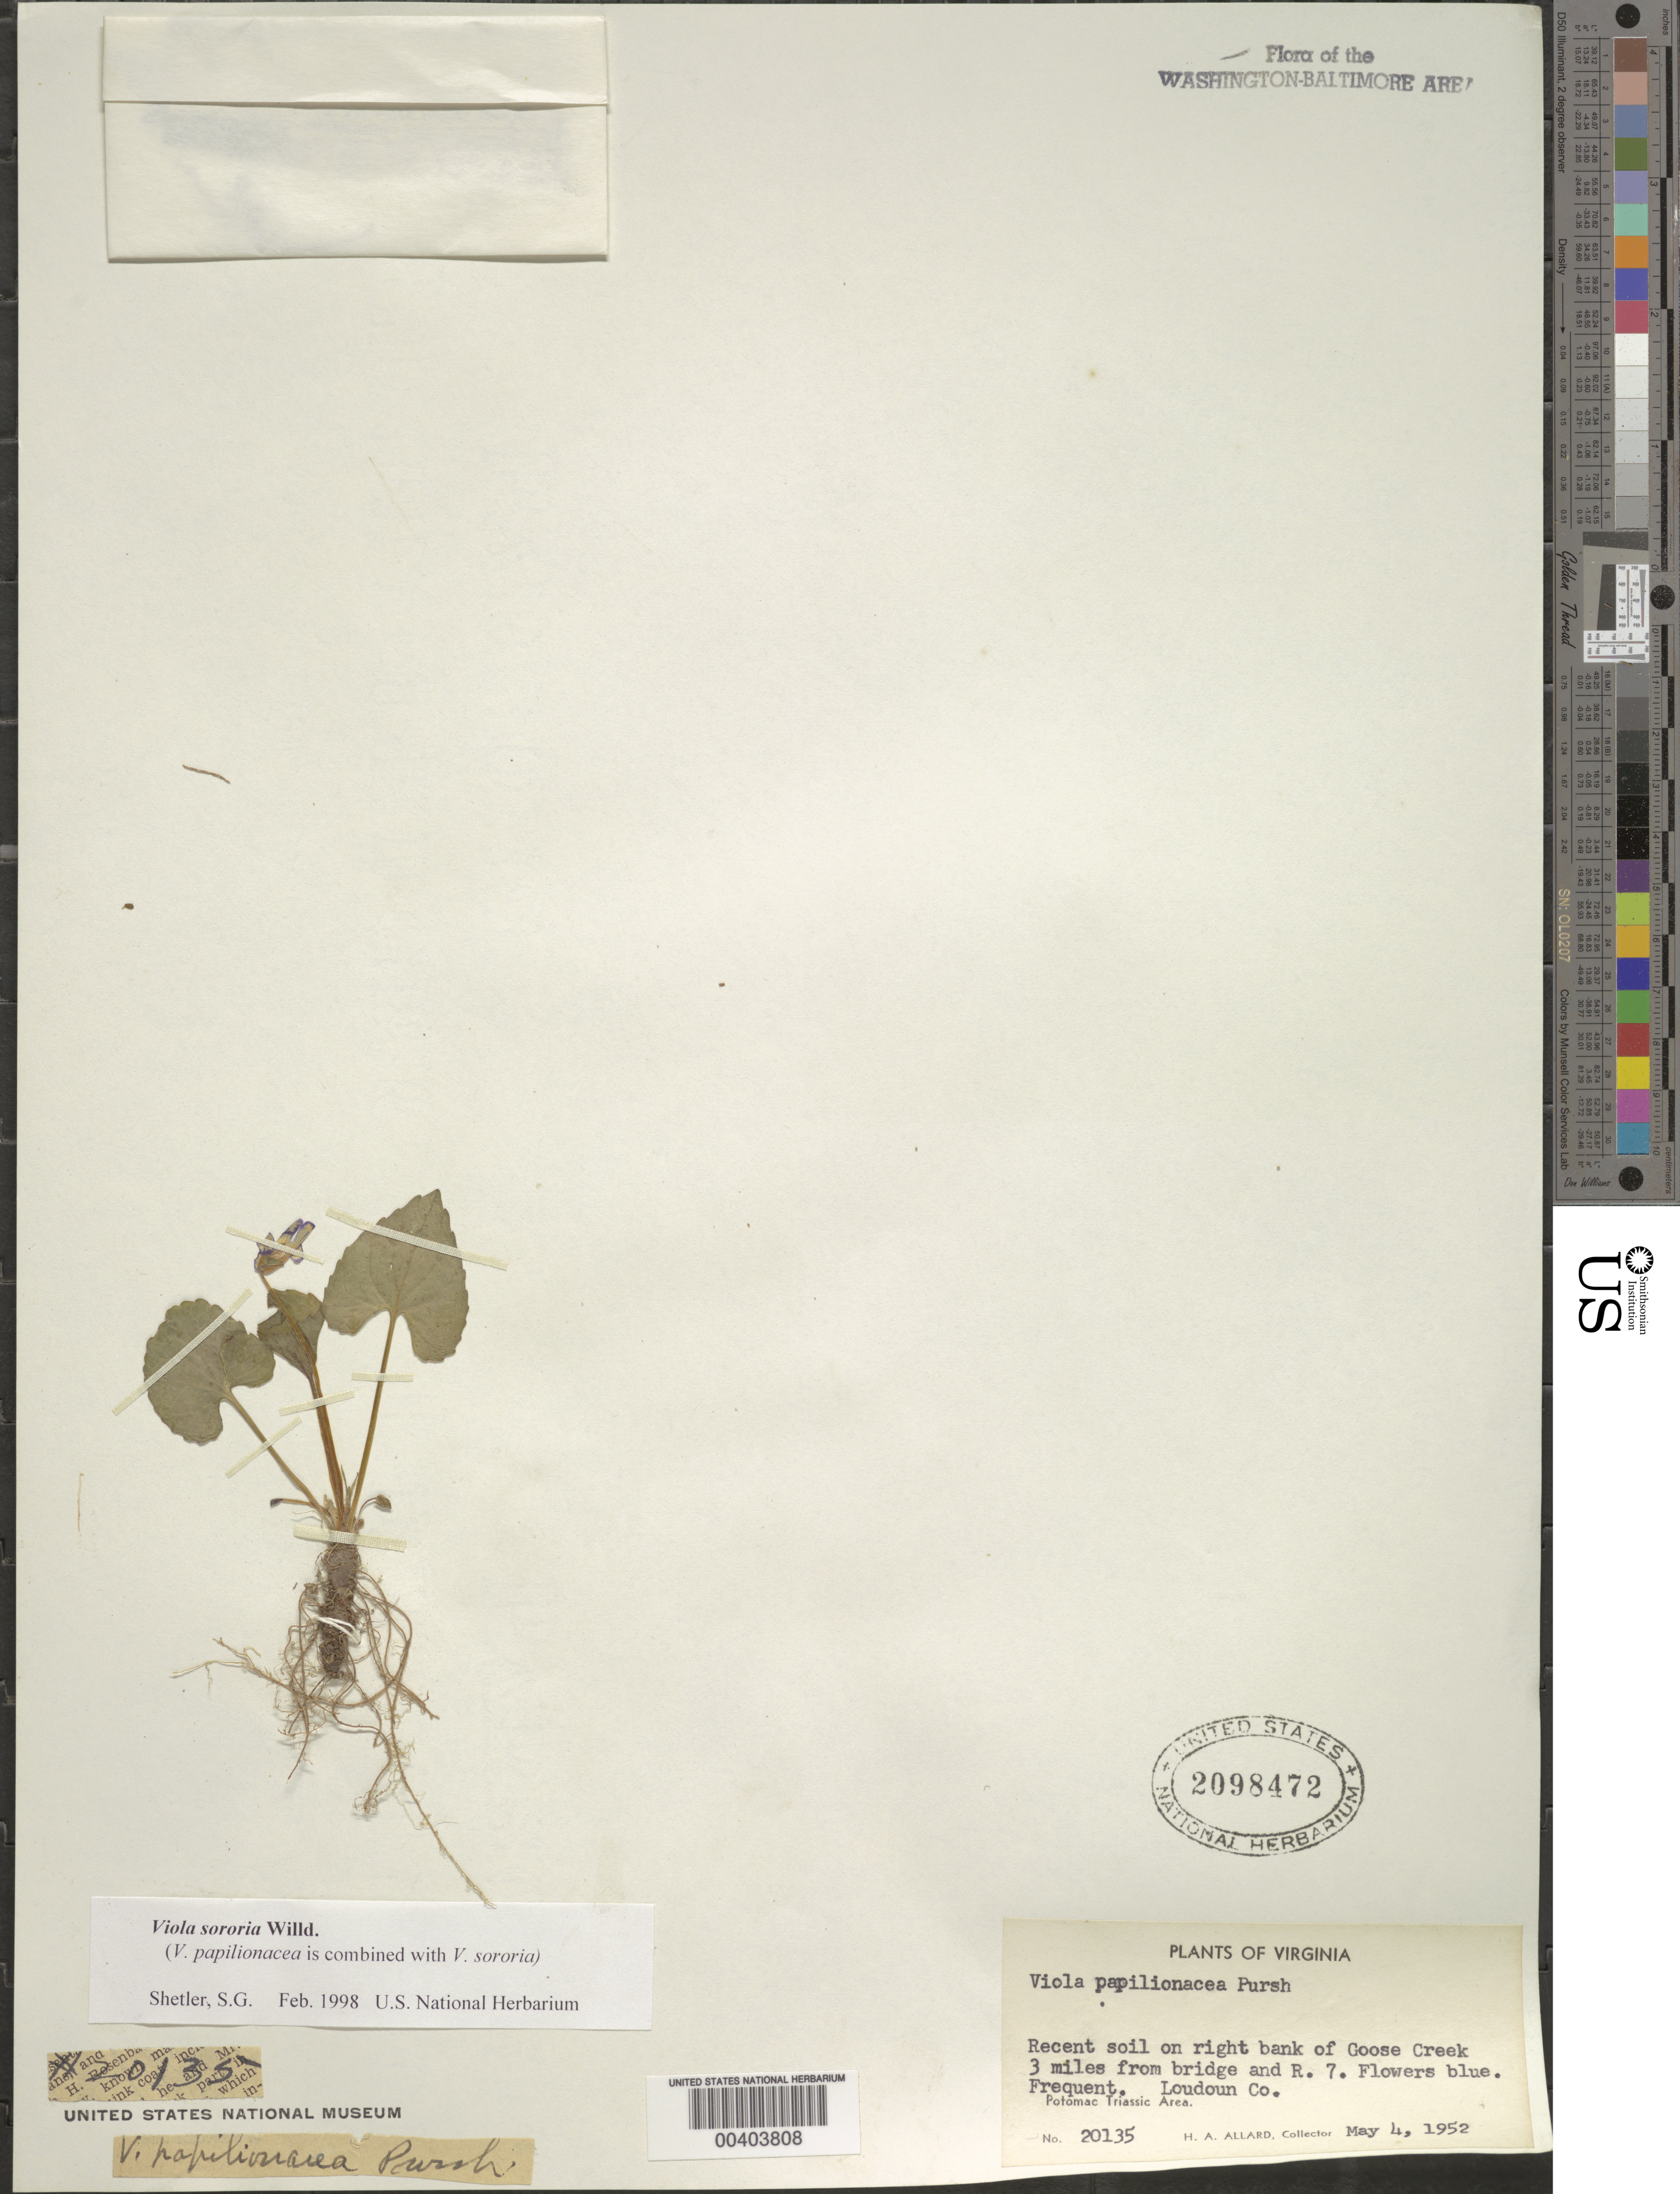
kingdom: Plantae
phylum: Tracheophyta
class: Magnoliopsida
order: Malpighiales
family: Violaceae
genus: Viola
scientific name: Viola sororia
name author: Willd.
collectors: H. A. Allard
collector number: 20135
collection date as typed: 04 May 1952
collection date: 1952-05-04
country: United States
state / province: Virginia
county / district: Loudoun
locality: Goose Creek Route 7 vicinity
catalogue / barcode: US 2098472